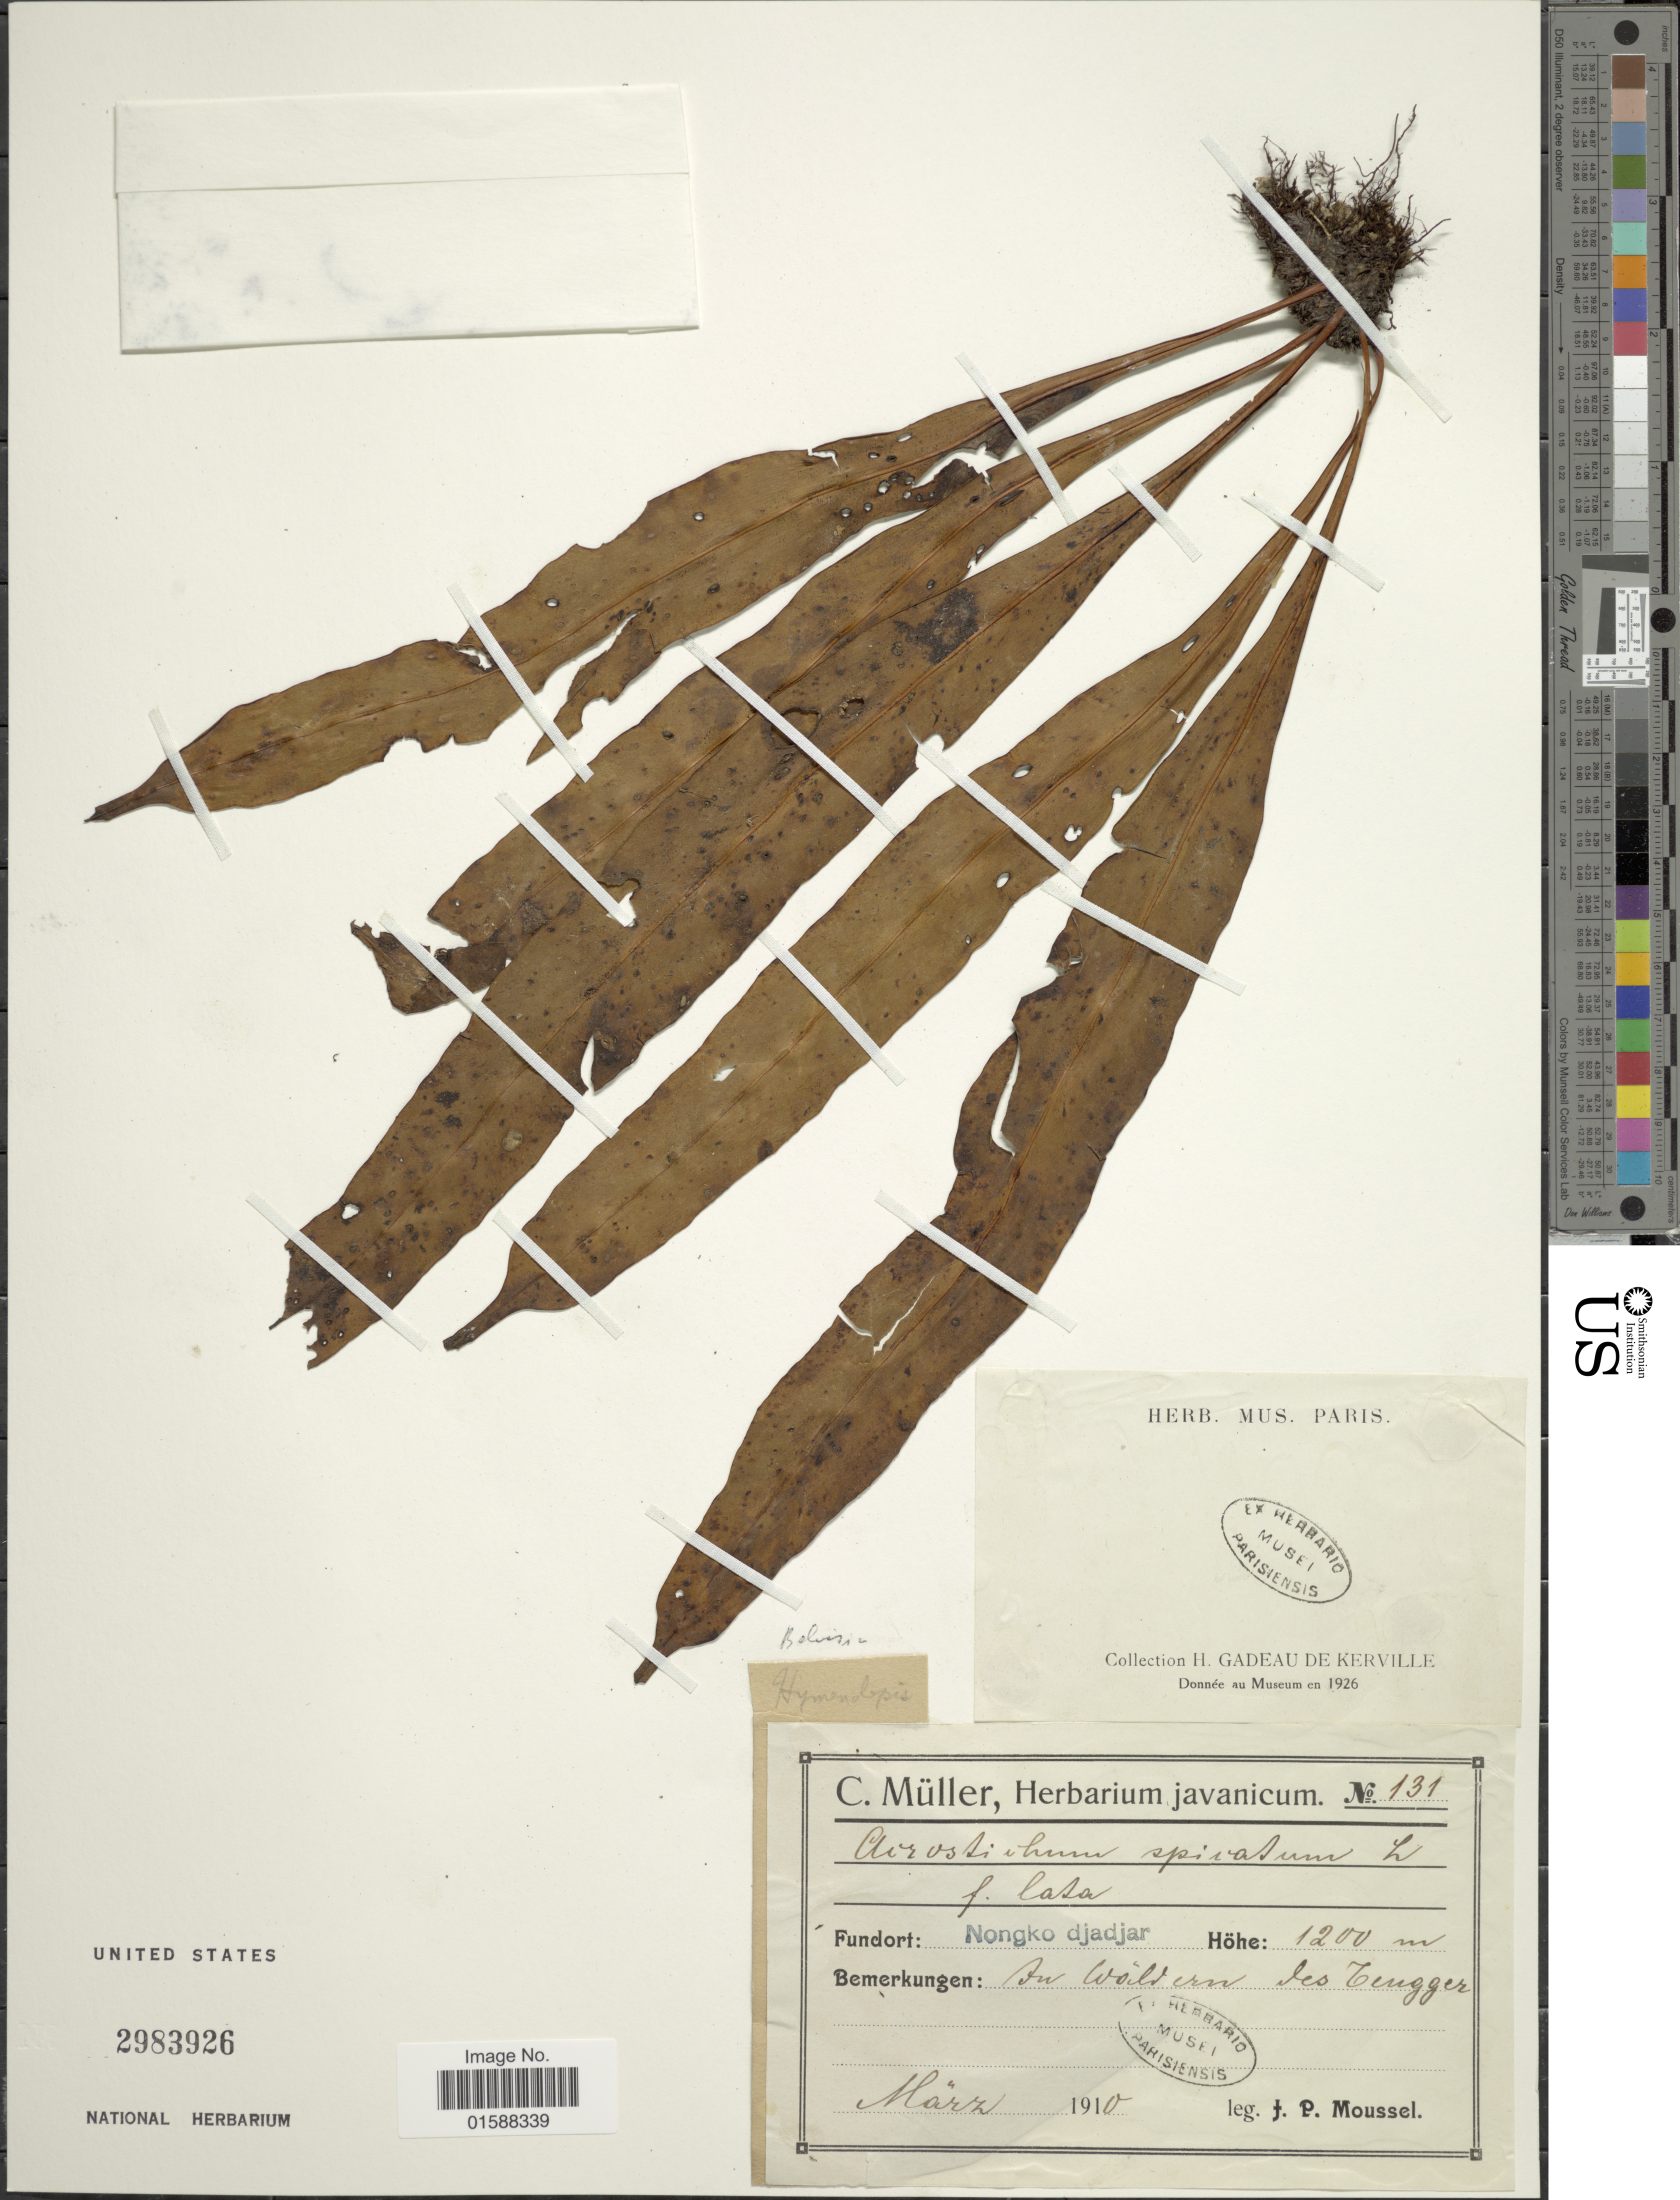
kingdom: Plantae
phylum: Tracheophyta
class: Polypodiopsida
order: Polypodiales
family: Polypodiaceae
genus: Lepisorus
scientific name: Lepisorus spicatus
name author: (L. f.) Li S. Wang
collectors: J. Mousset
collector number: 131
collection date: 1910-03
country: Indonesia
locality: Nongko djadjar. In waldern des Tengger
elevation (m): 1200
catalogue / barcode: US 2983926